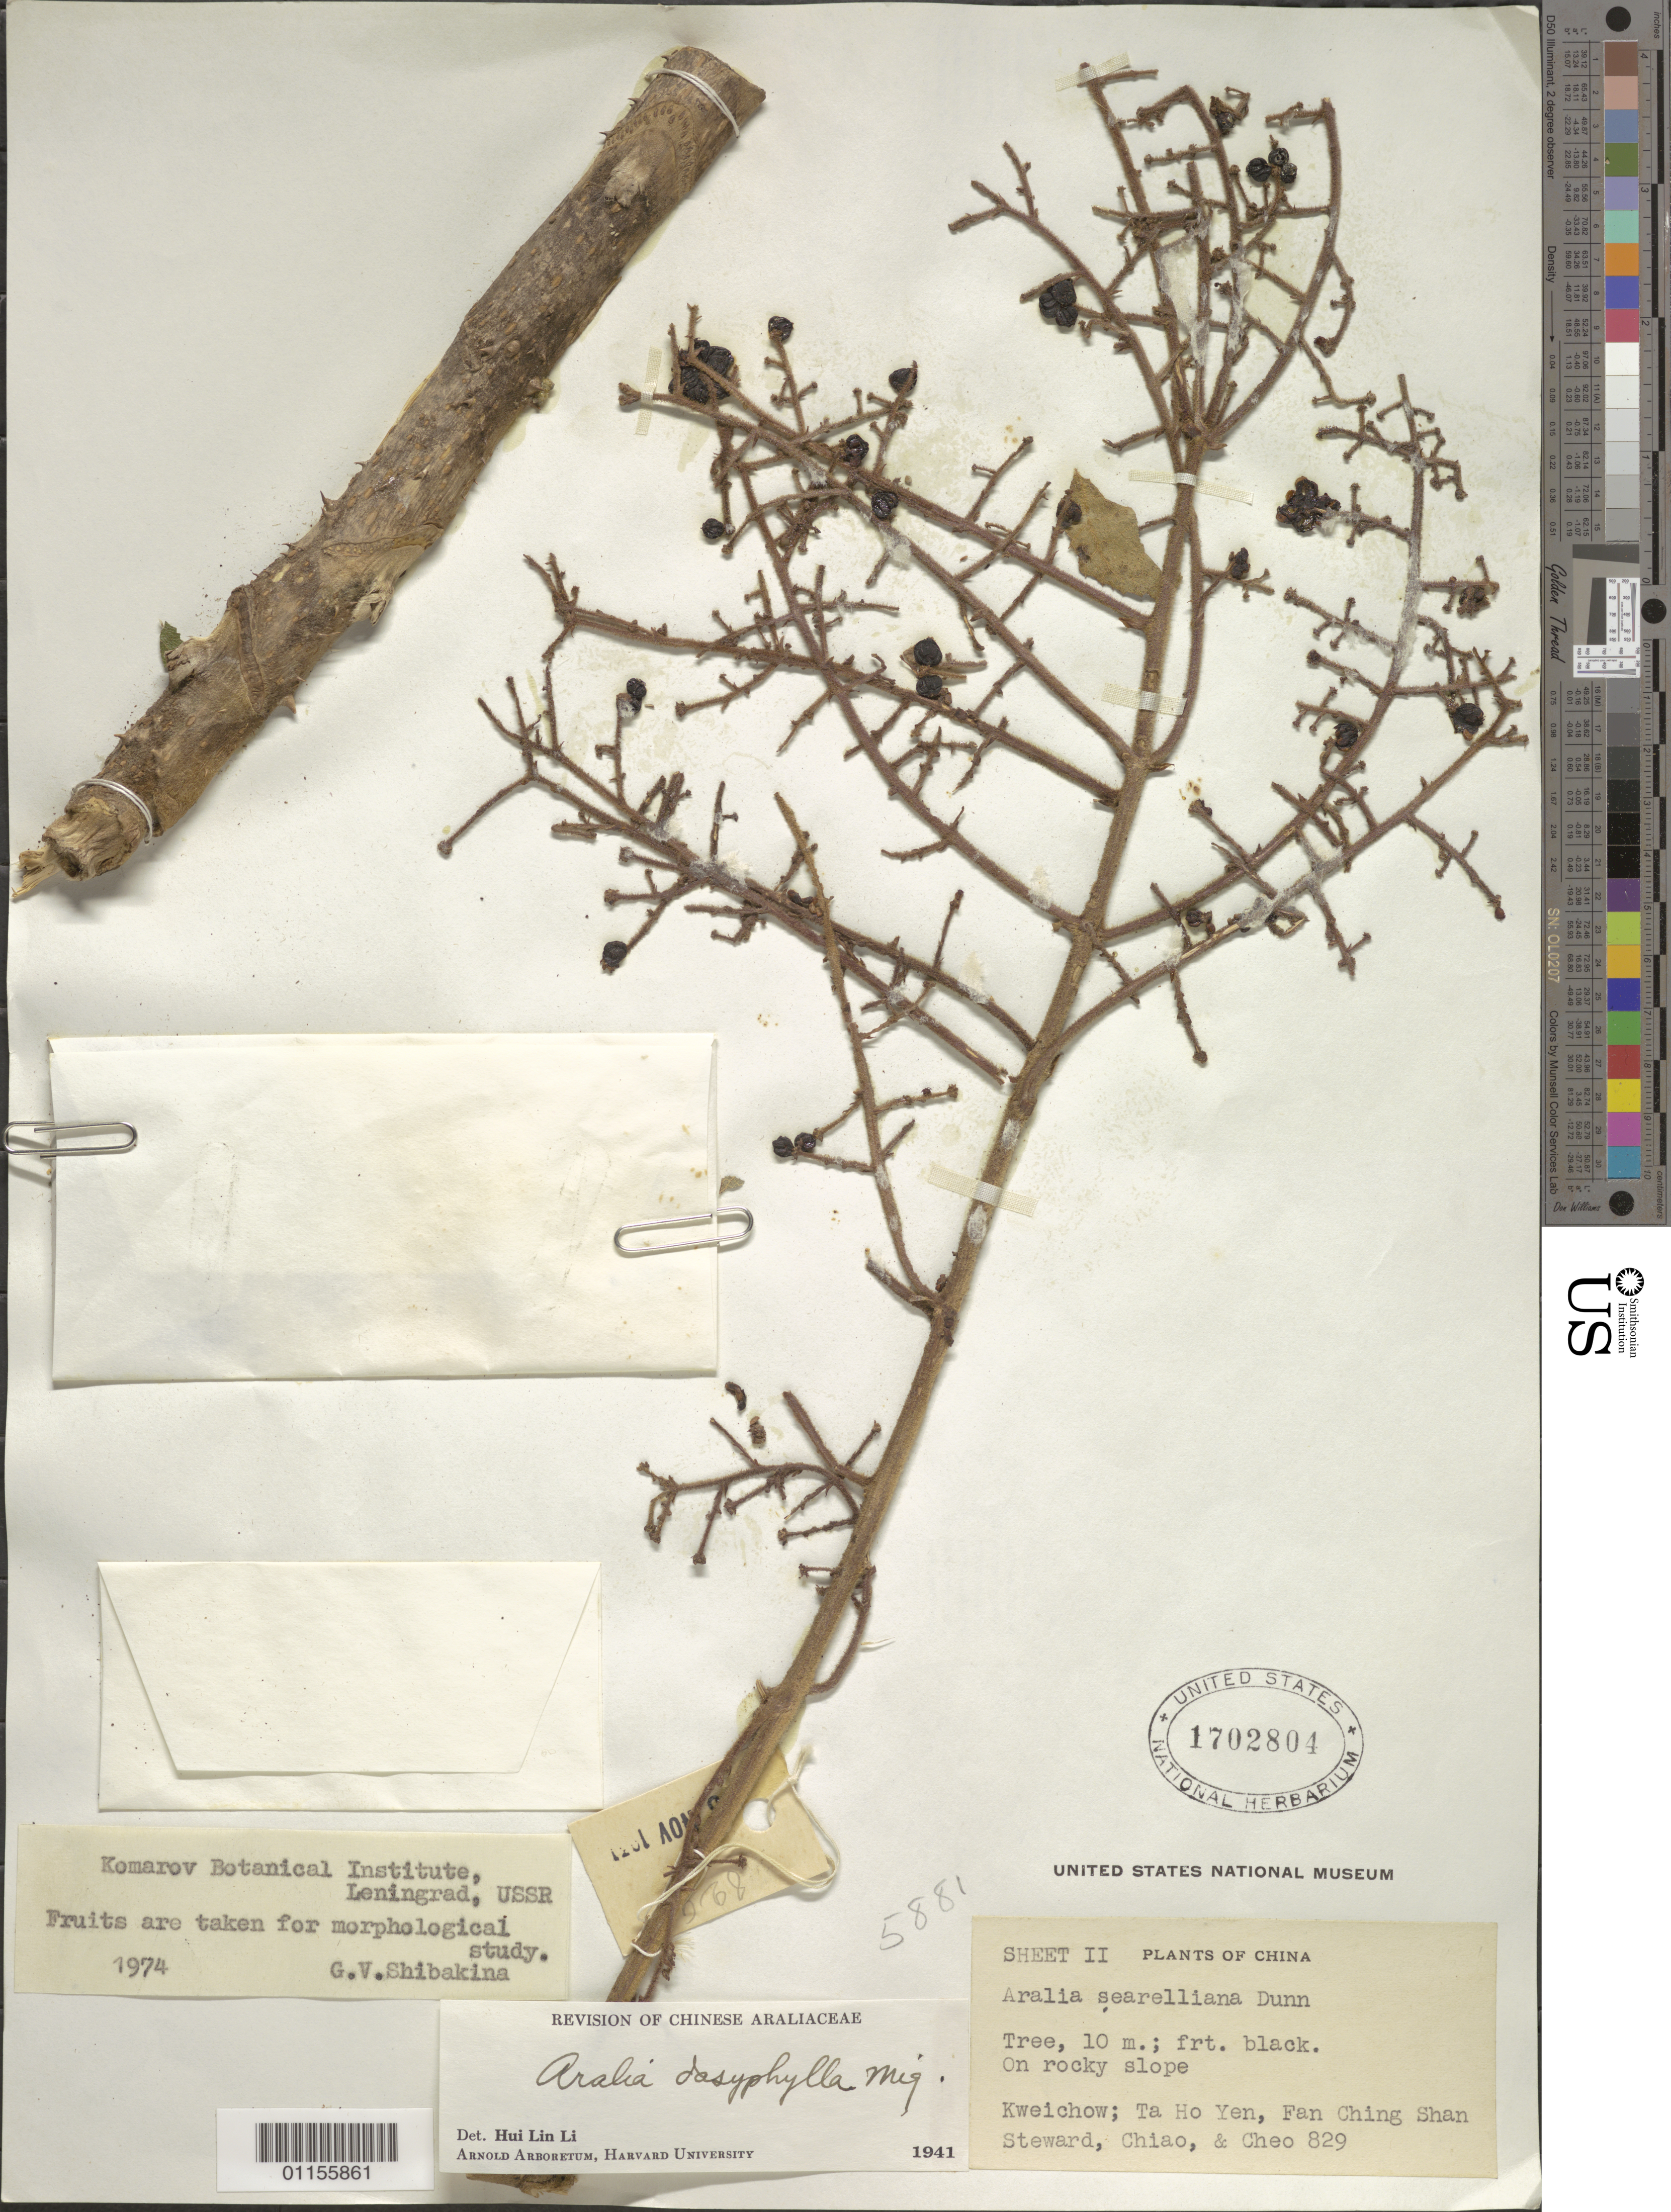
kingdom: Plantae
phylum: Tracheophyta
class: Magnoliopsida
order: Apiales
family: Araliaceae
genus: Aralia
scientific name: Aralia dasyphylla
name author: Miq.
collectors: A. N. Steward, C. Y. Chiao & H. Cheo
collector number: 829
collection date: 1931-10-15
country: China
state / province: Guizhou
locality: Ta Ho Yen. Fan Ching Shan.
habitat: Rocky slope. Tree.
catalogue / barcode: US 1702804